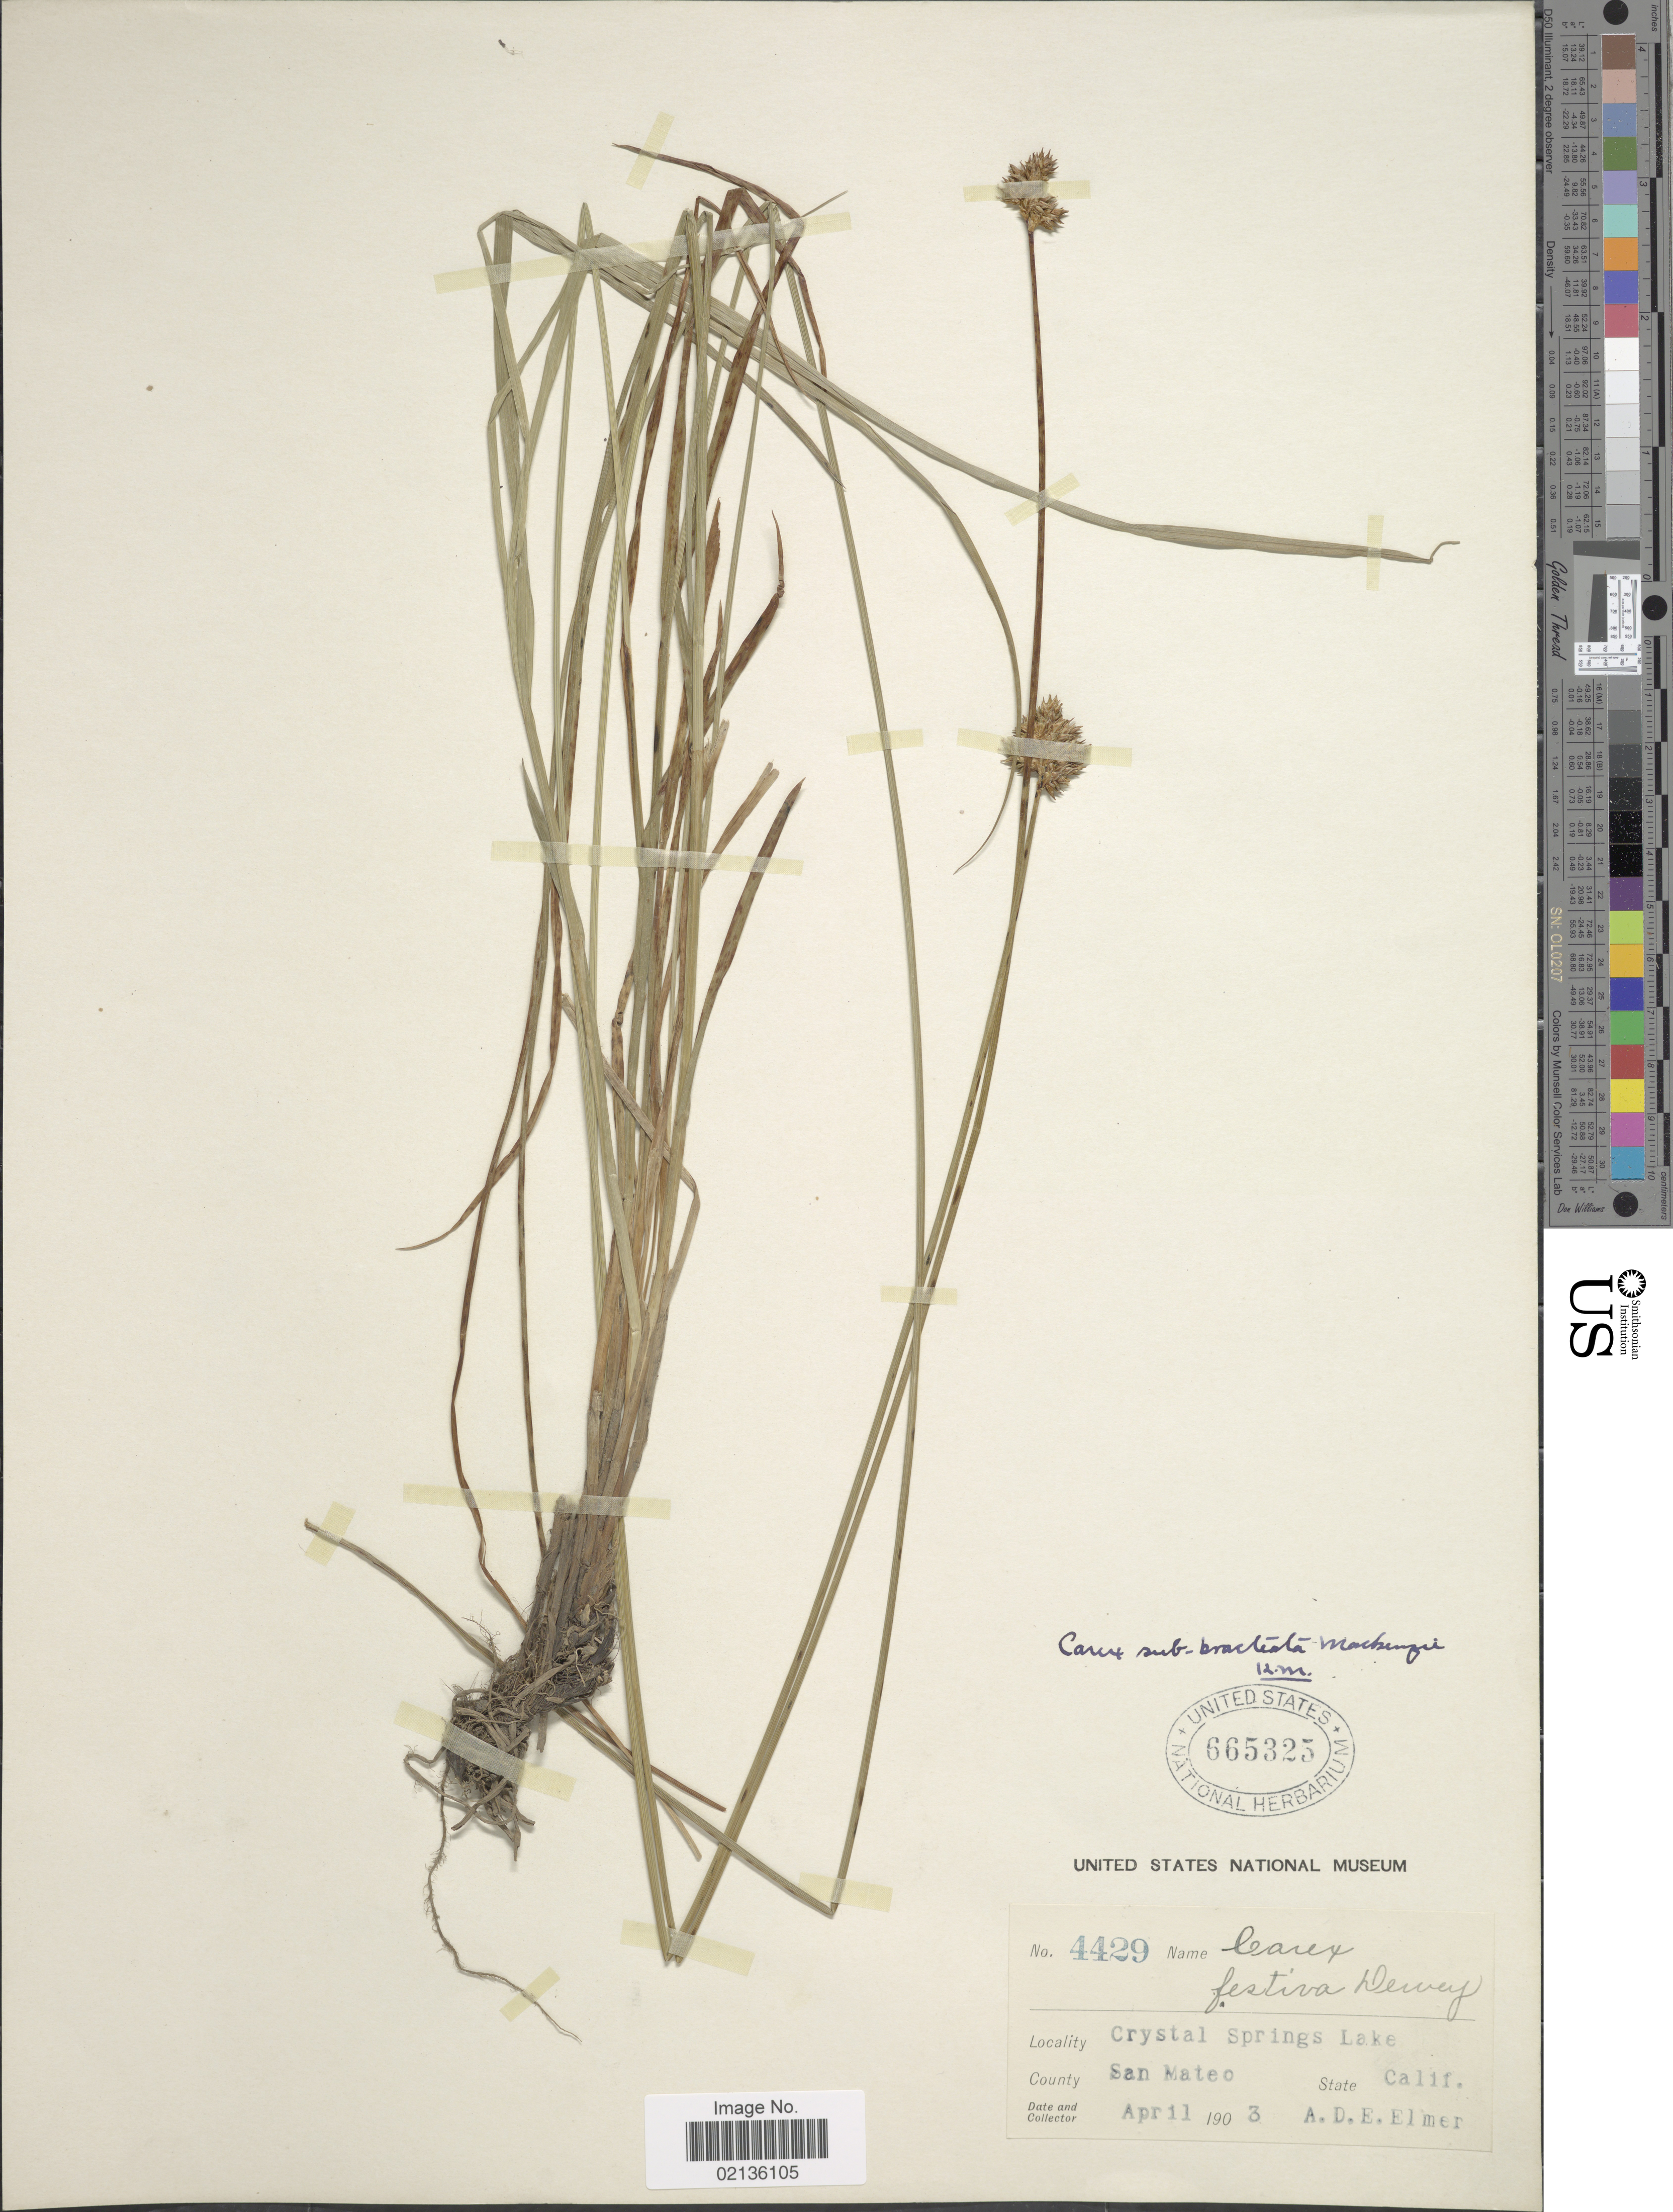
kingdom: Plantae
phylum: Tracheophyta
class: Liliopsida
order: Poales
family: Cyperaceae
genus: Carex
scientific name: Carex subbracteata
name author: Mack.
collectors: A. D. E. Elmer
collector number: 4429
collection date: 1903-04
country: United States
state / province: California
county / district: San Mateo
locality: Crystal Springs Lake, County San Mateo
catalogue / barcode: US 665325